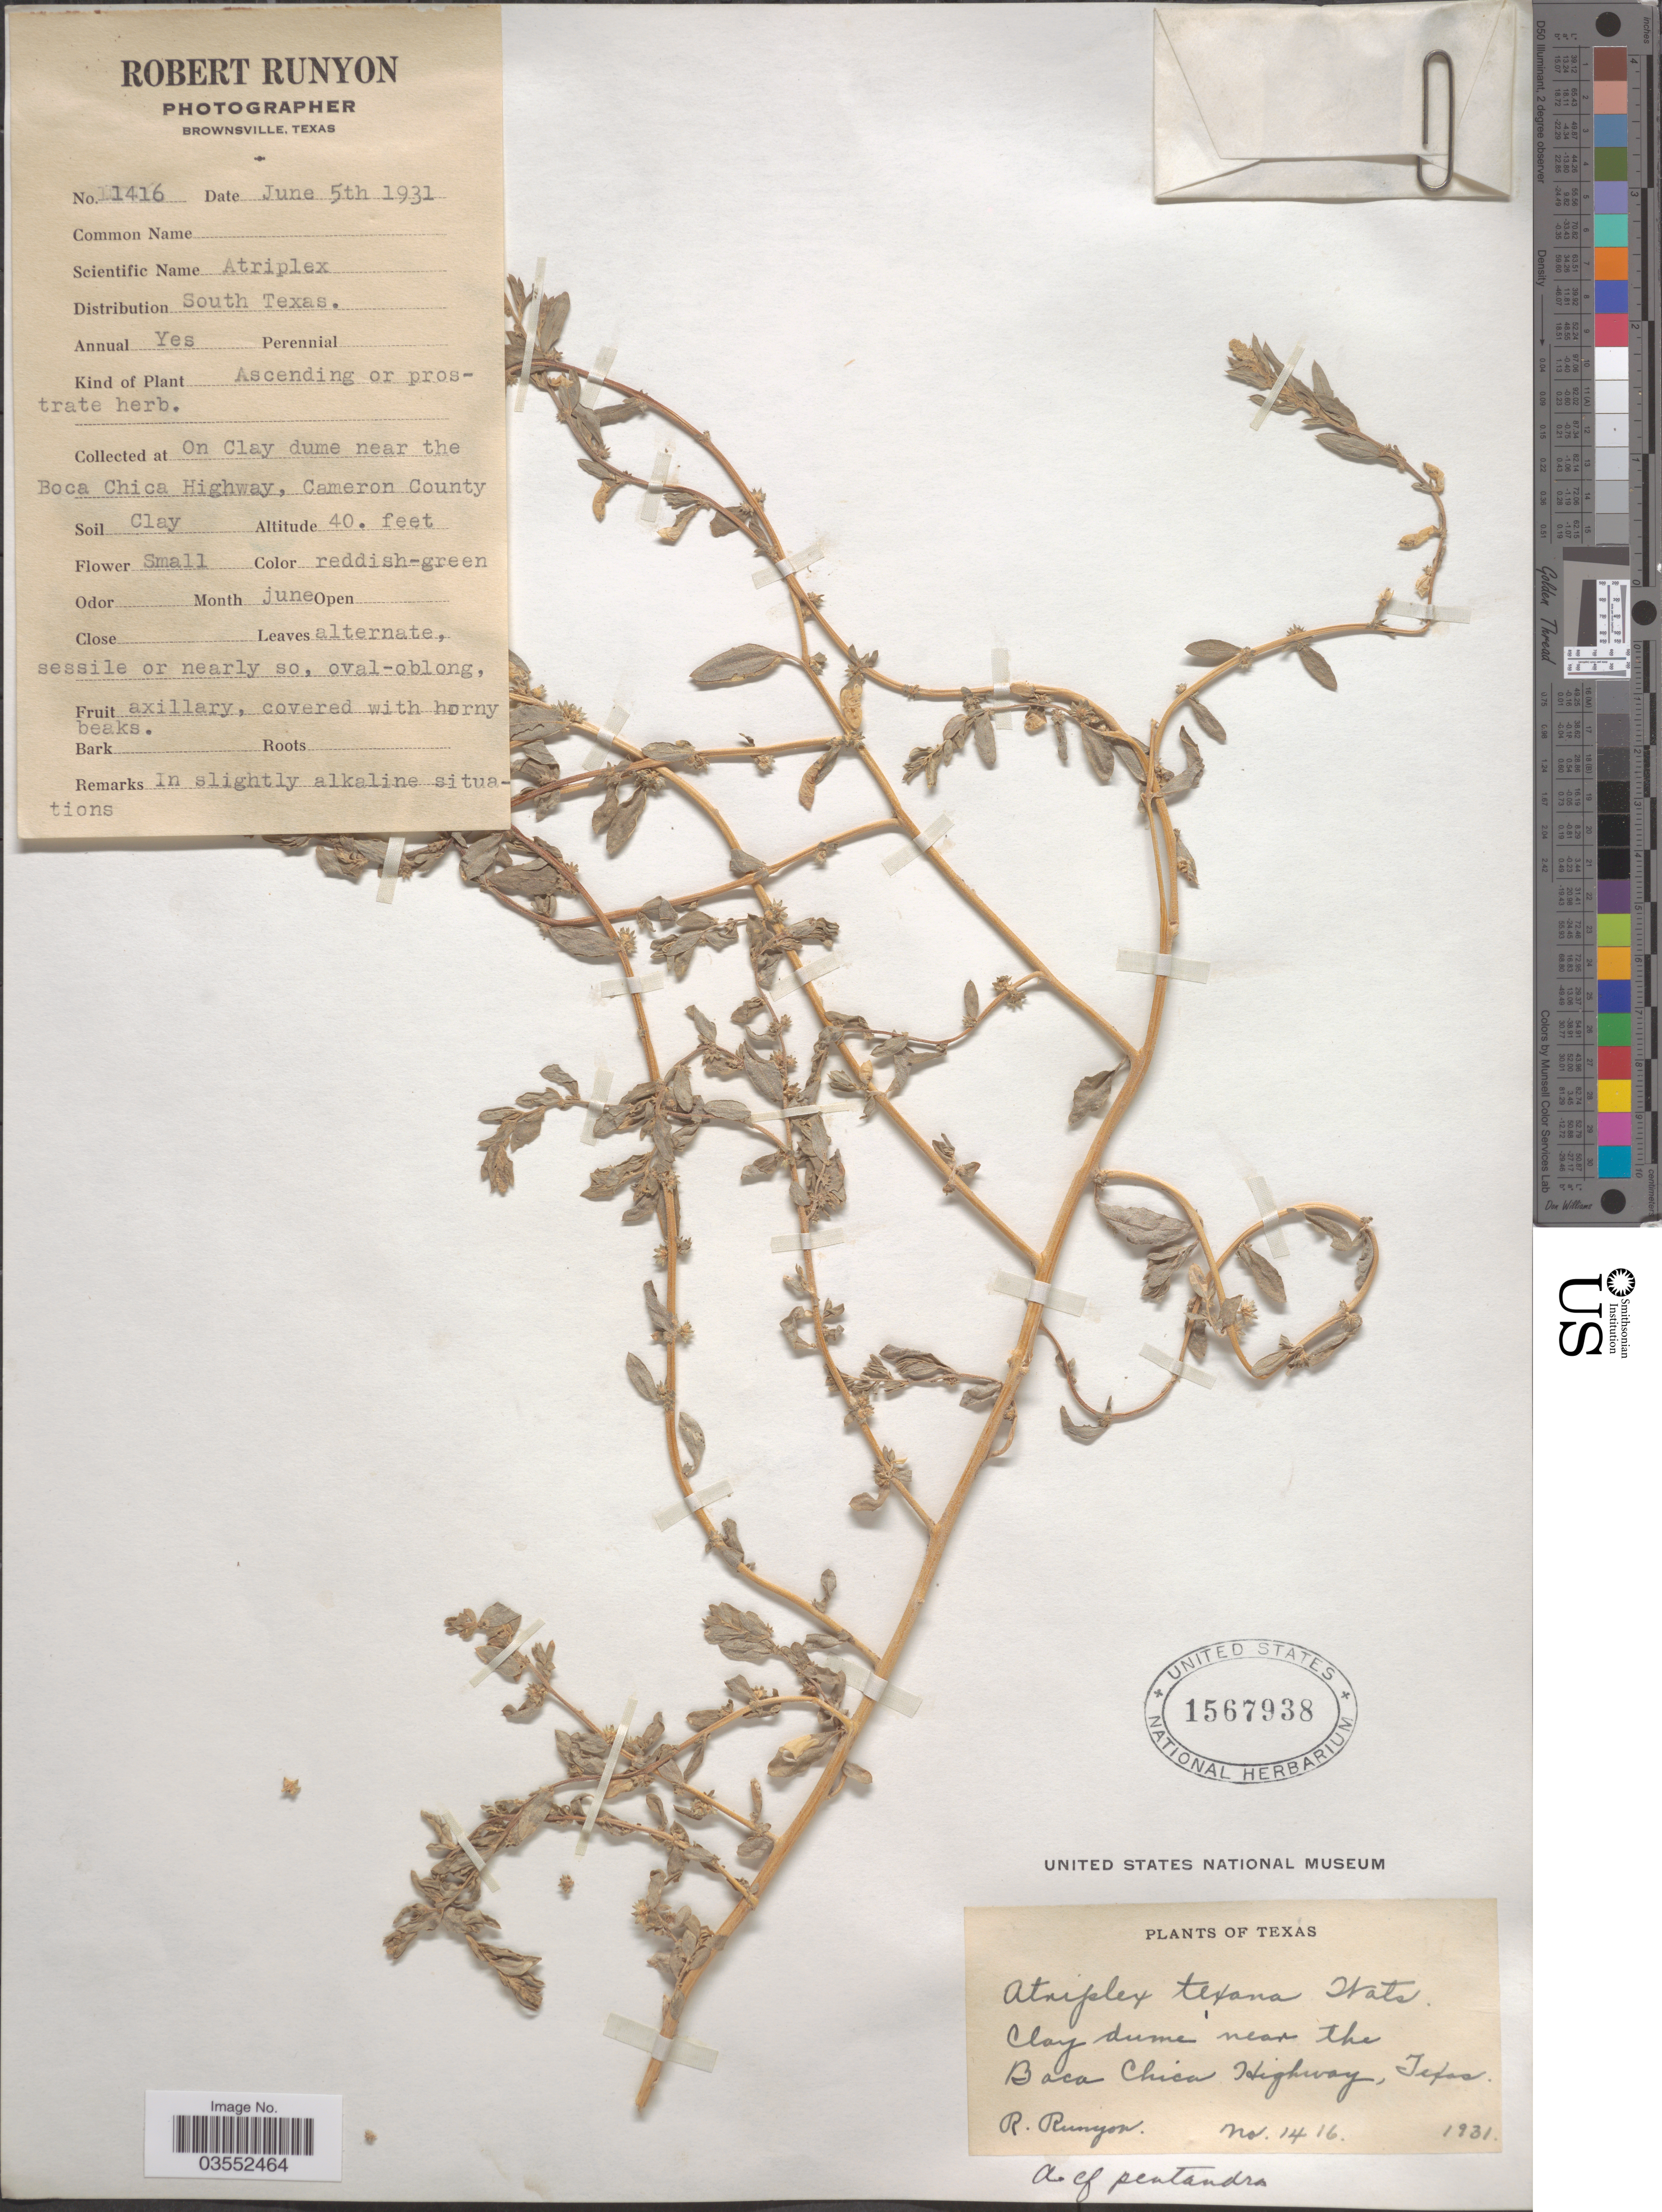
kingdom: Plantae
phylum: Tracheophyta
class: Magnoliopsida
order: Caryophyllales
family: Amaranthaceae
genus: Atriplex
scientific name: Atriplex pentandra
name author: (Jacq.) Standl.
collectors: R. Runyon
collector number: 1416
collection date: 1931-06-05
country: United States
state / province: Texas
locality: On Clay dume near the Boca Chica Highway, Cameron County. South Texas.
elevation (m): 12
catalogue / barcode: US 1567938